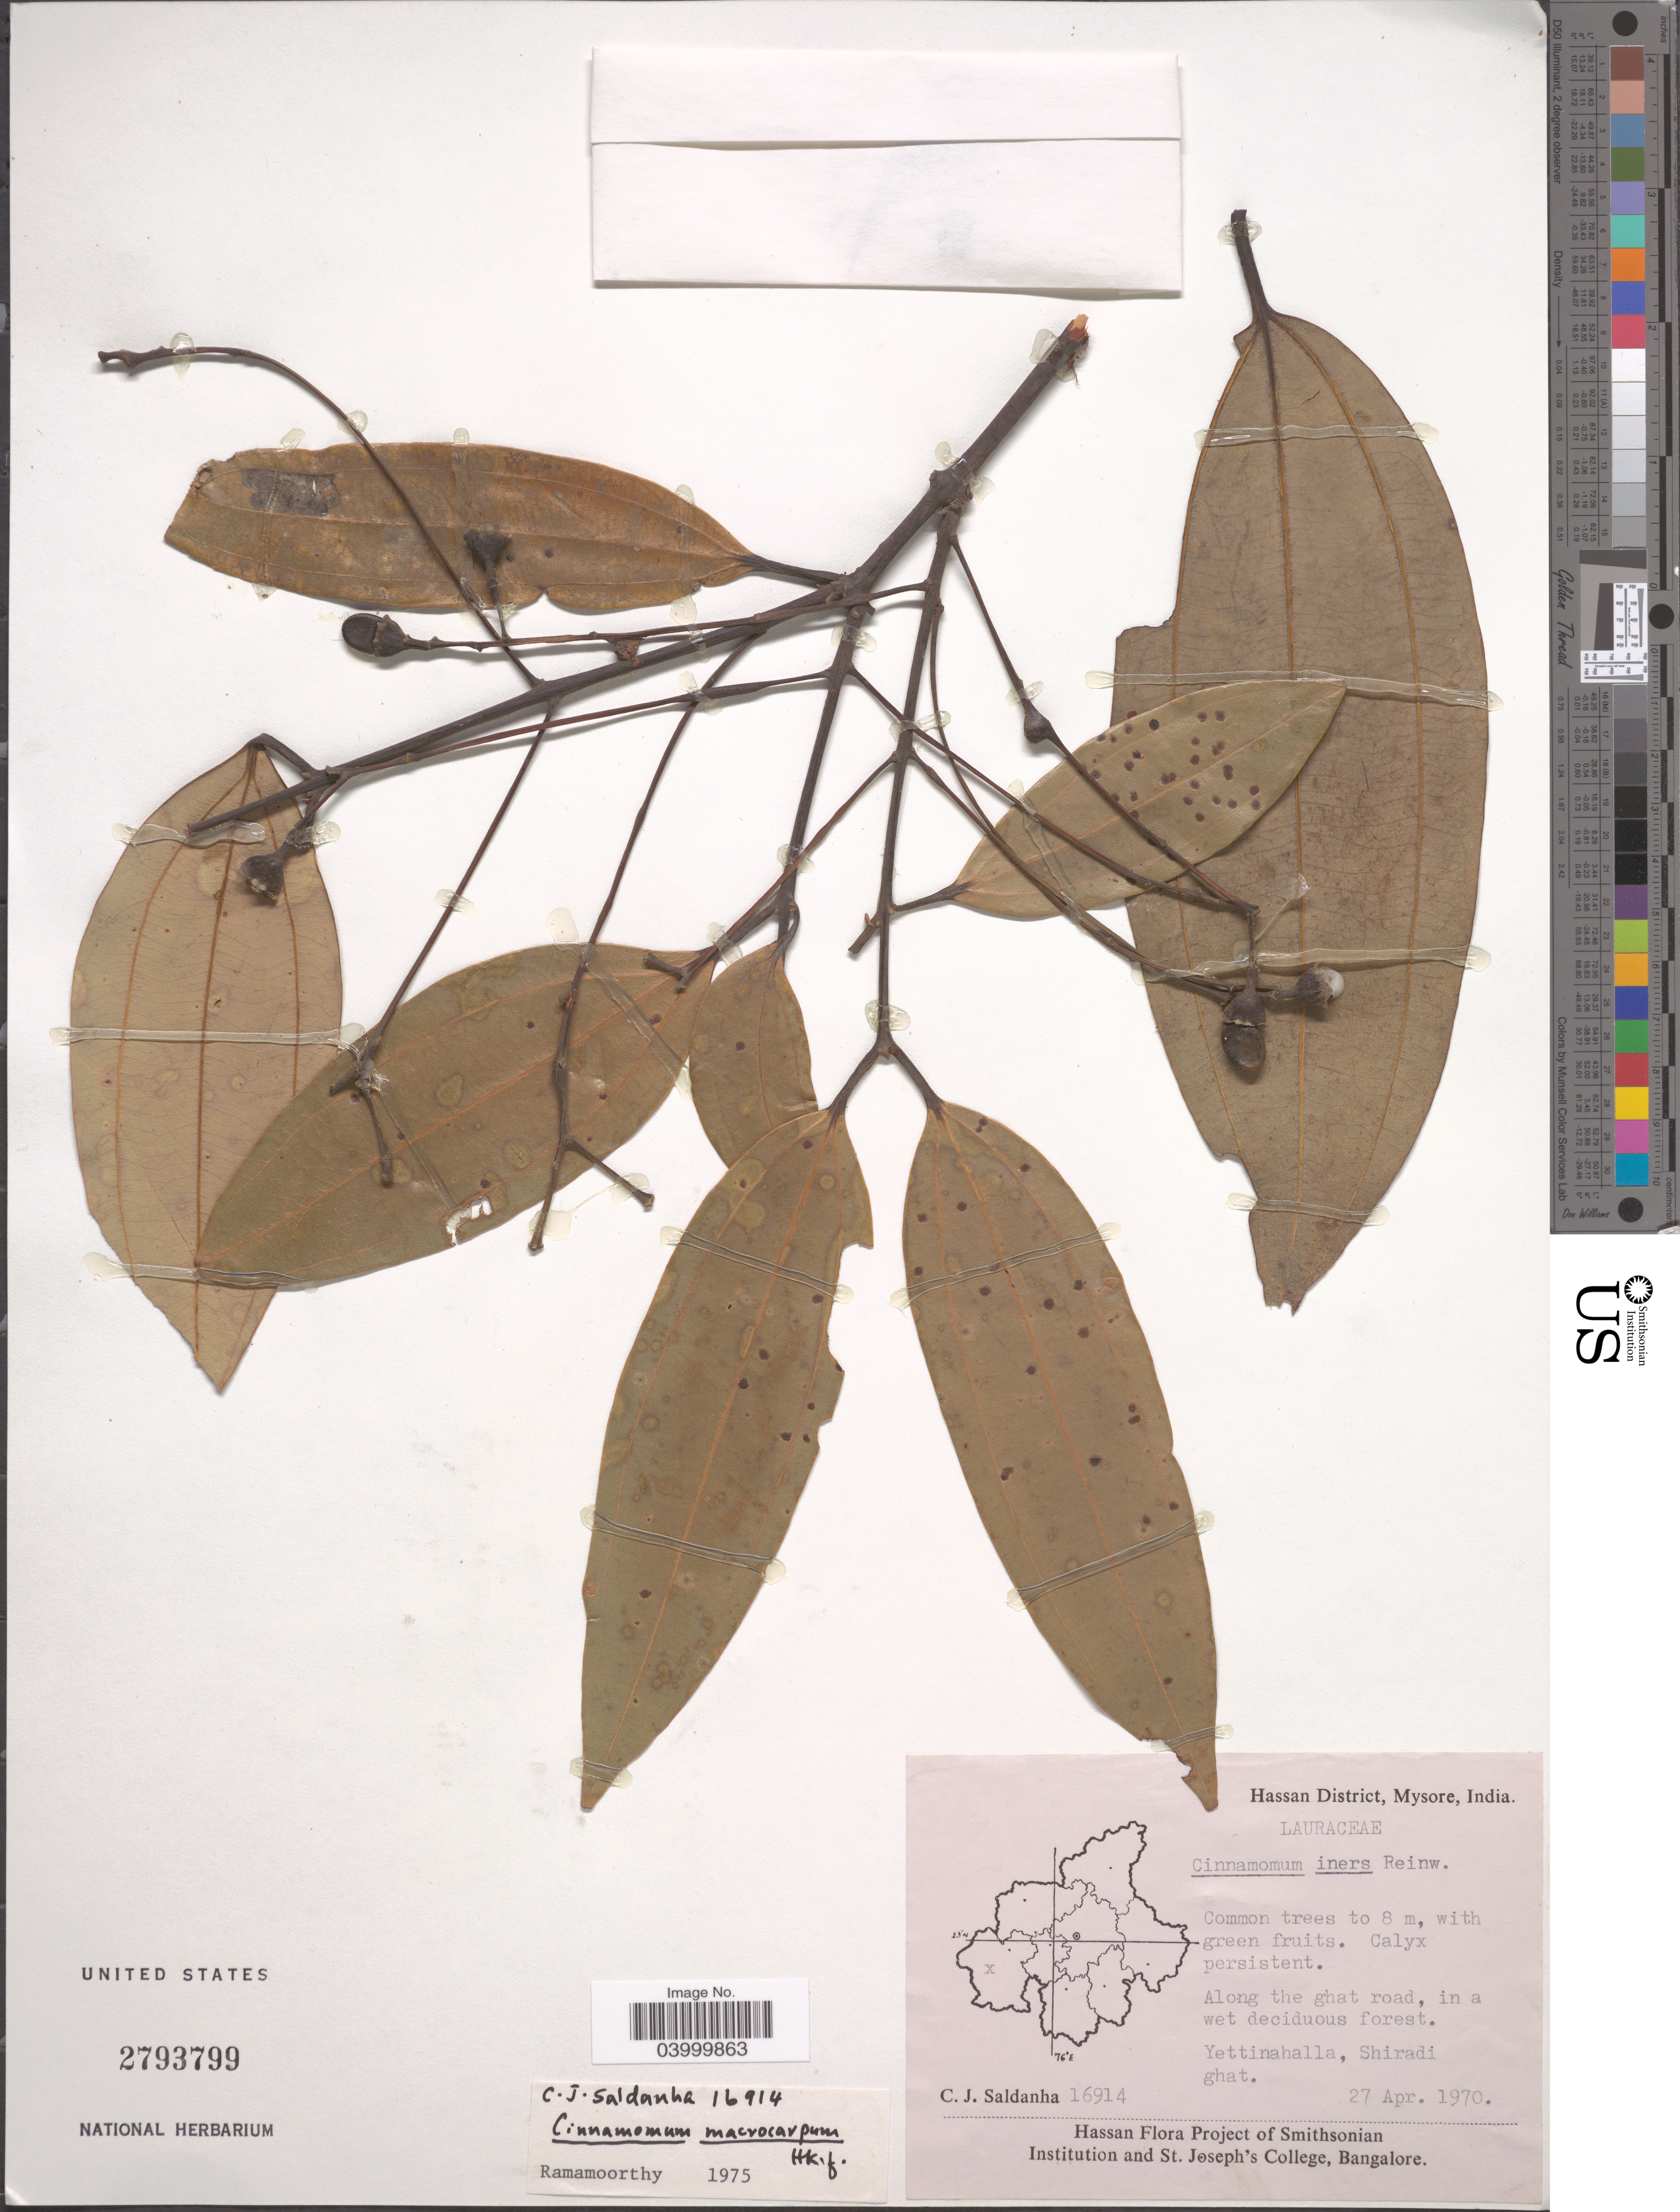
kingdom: Plantae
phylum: Tracheophyta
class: Magnoliopsida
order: Laurales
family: Lauraceae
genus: Cinnamomum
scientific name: Cinnamomum macrocarpum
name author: Hook. f.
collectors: C. J. Saldanha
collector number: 16914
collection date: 1970-04-27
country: India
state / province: Karnataka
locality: Hassan District, Mysore. Along the ghat road. Yettinahalla, Shiradi ghat.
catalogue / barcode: US 2793799